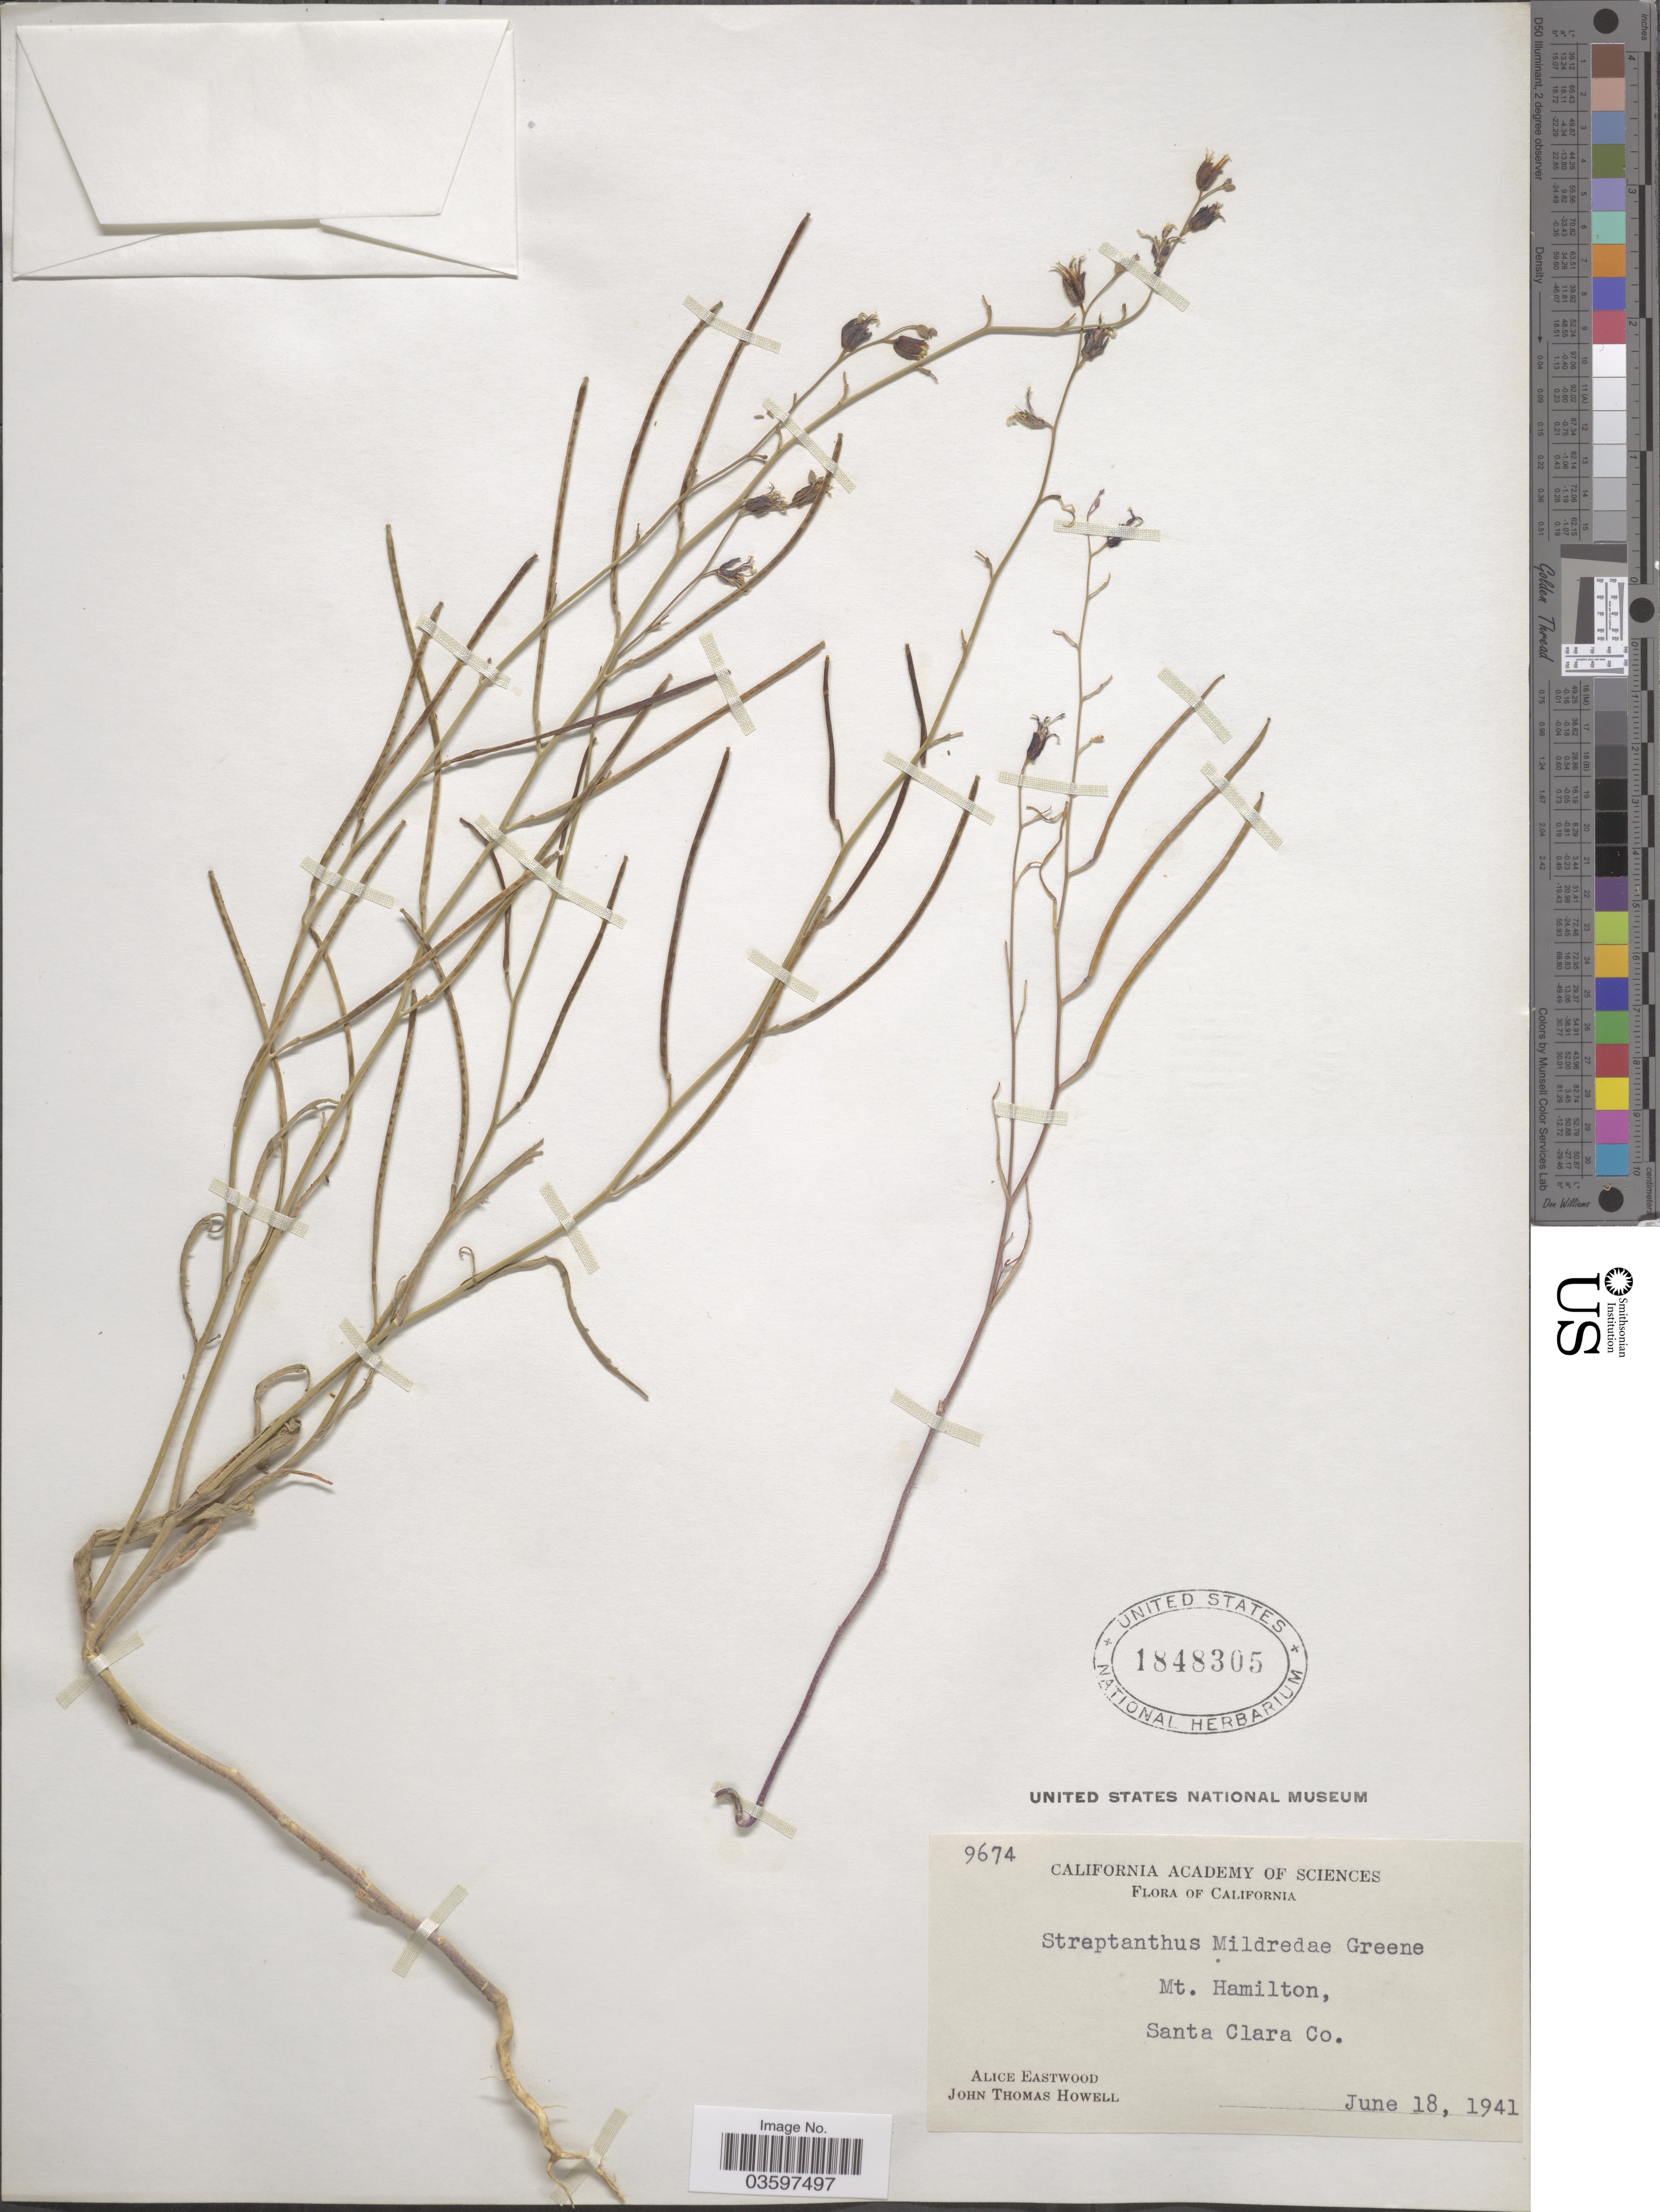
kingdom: Plantae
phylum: Tracheophyta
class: Magnoliopsida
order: Brassicales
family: Brassicaceae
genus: Streptanthus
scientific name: Streptanthus glandulosus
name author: Hook.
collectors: A. Eastwood & J. T. Howell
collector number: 9674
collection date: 1941-06-18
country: United States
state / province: California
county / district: Santa Clara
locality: Mt. Hamilton, Santa Clara Co.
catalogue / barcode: US 1848305